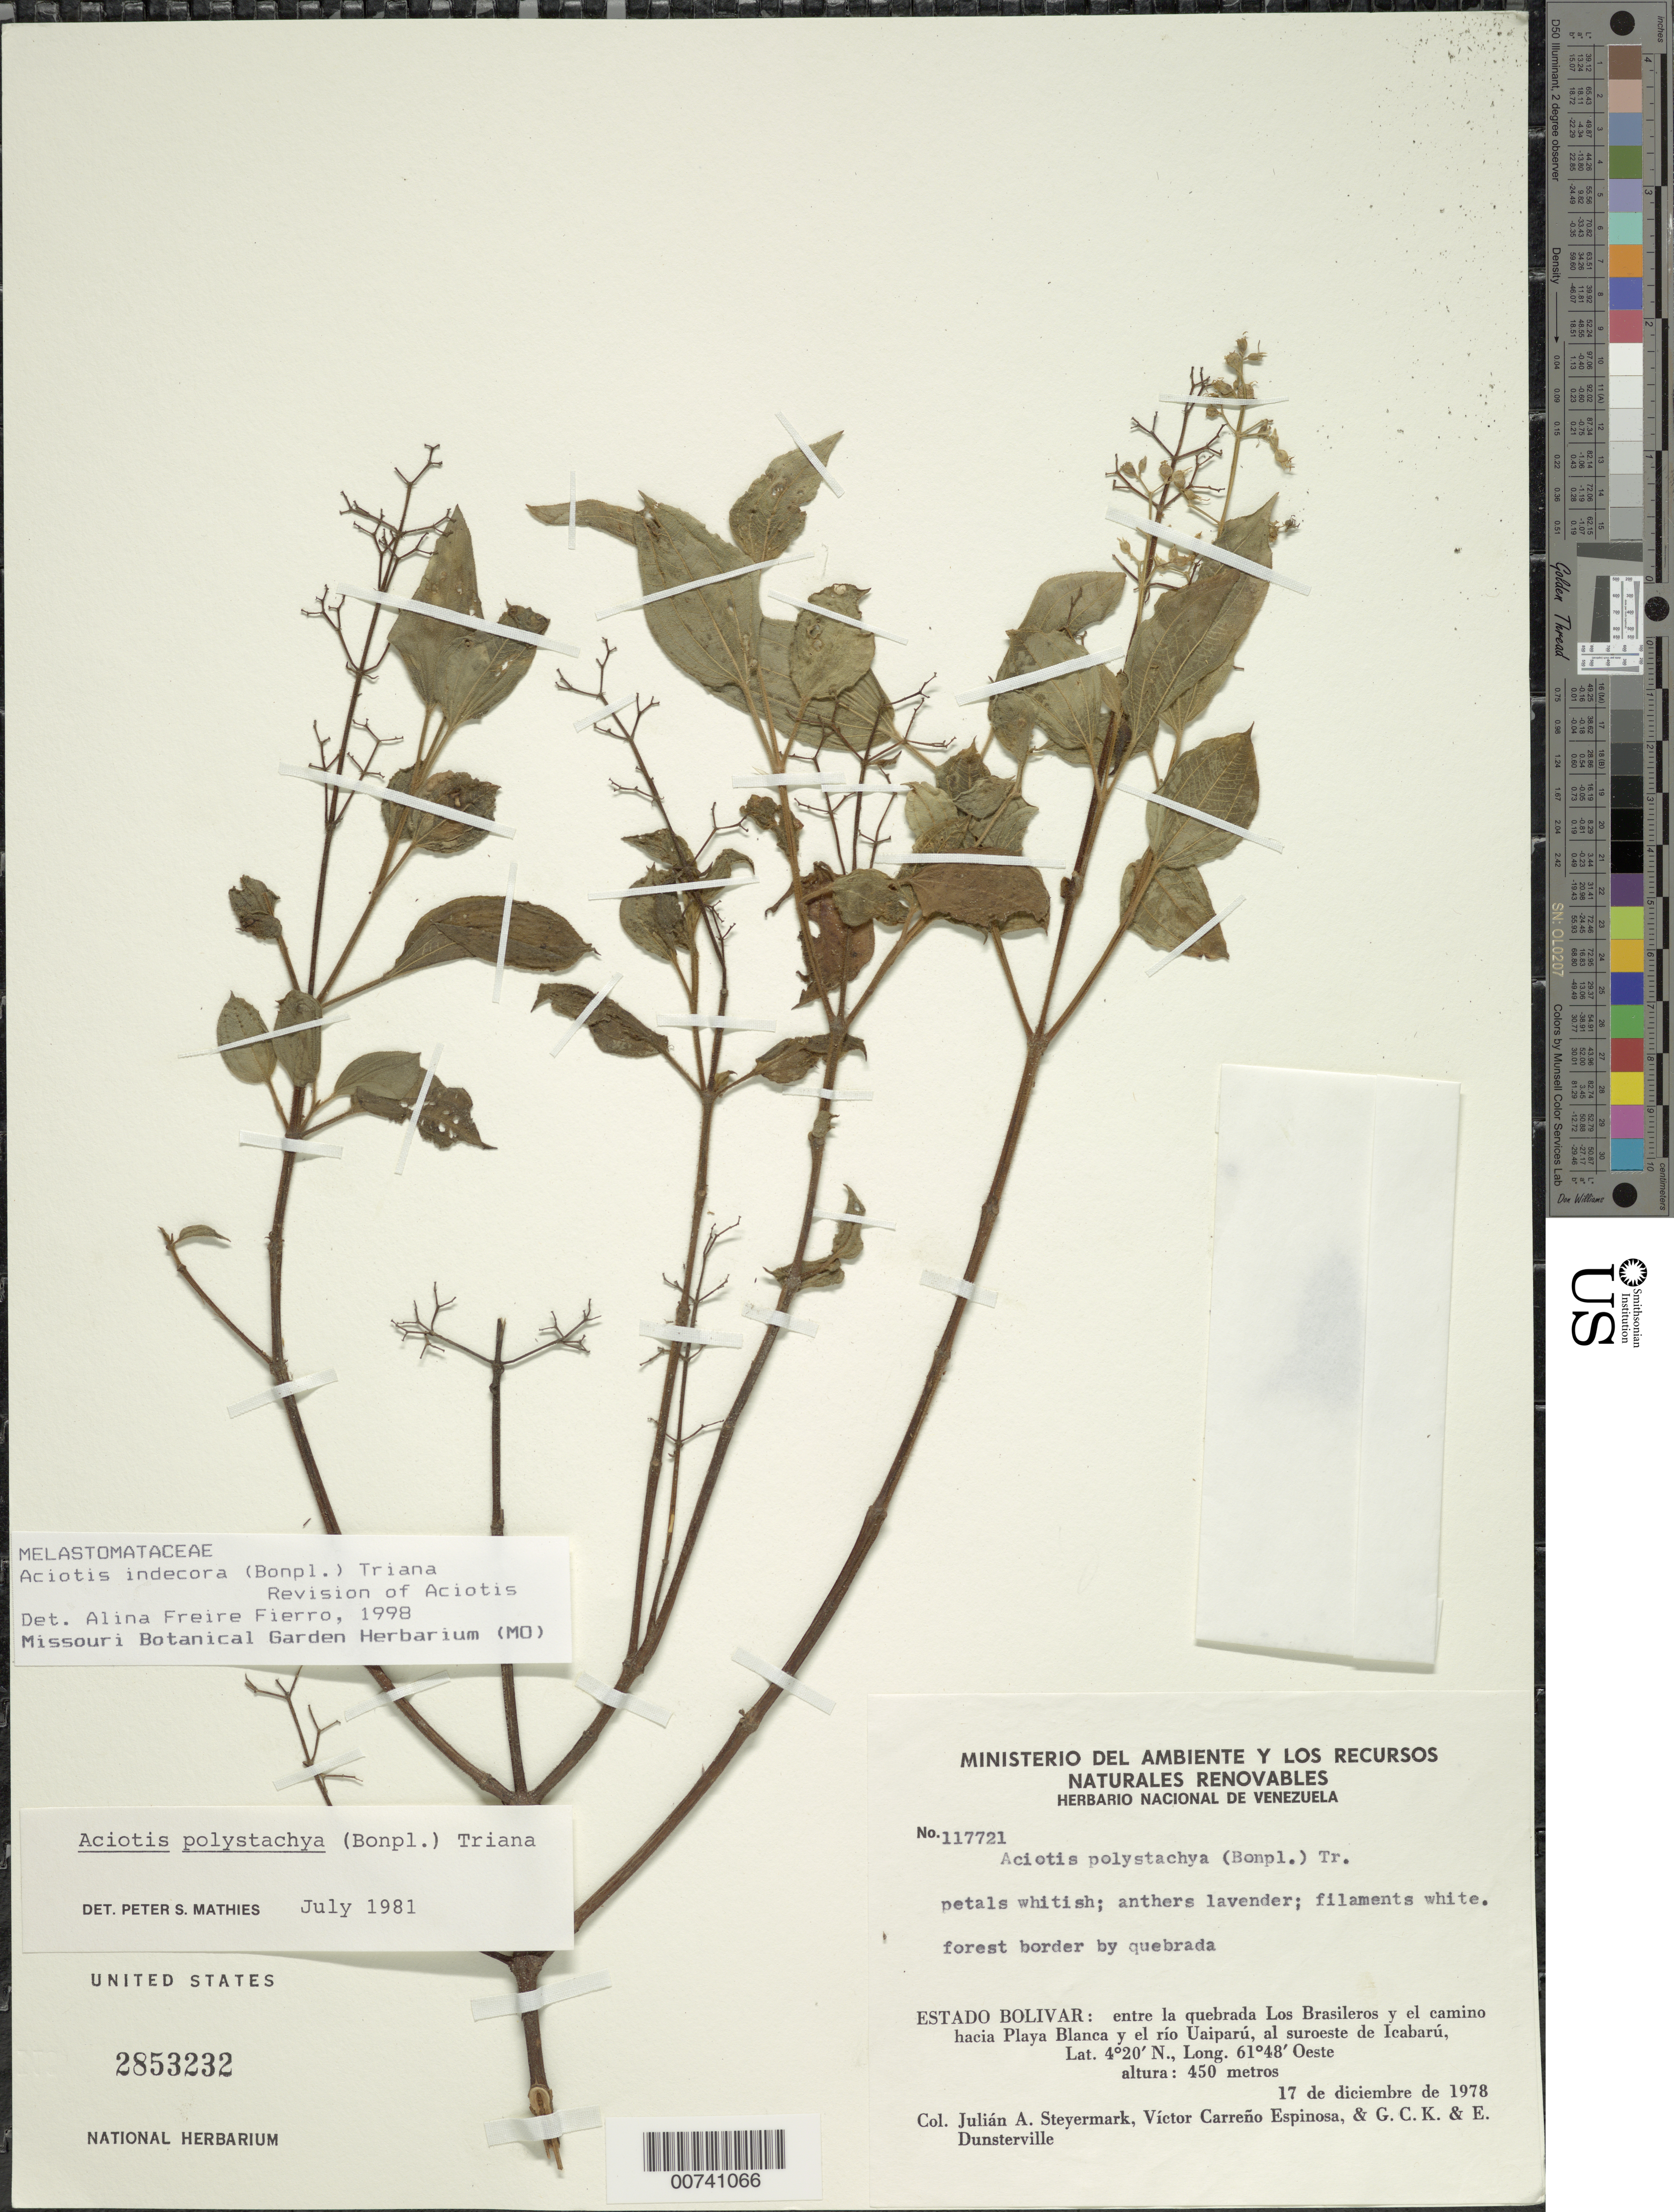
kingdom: Plantae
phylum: Tracheophyta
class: Magnoliopsida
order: Myrtales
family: Melastomataceae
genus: Aciotis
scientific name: Aciotis indecora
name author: (Bonpl.) Triana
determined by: Freire-Fierro, A.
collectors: J. Steyermark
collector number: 117721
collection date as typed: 17-Dec-78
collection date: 1978-12-17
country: Venezuela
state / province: Bolívar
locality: Quebrada Los Brasileros a el camino hacia Playa Blanca y el río Uaiparú; al suroeste de Icabarú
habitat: Forest border by quebrada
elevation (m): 450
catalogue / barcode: US 2853232